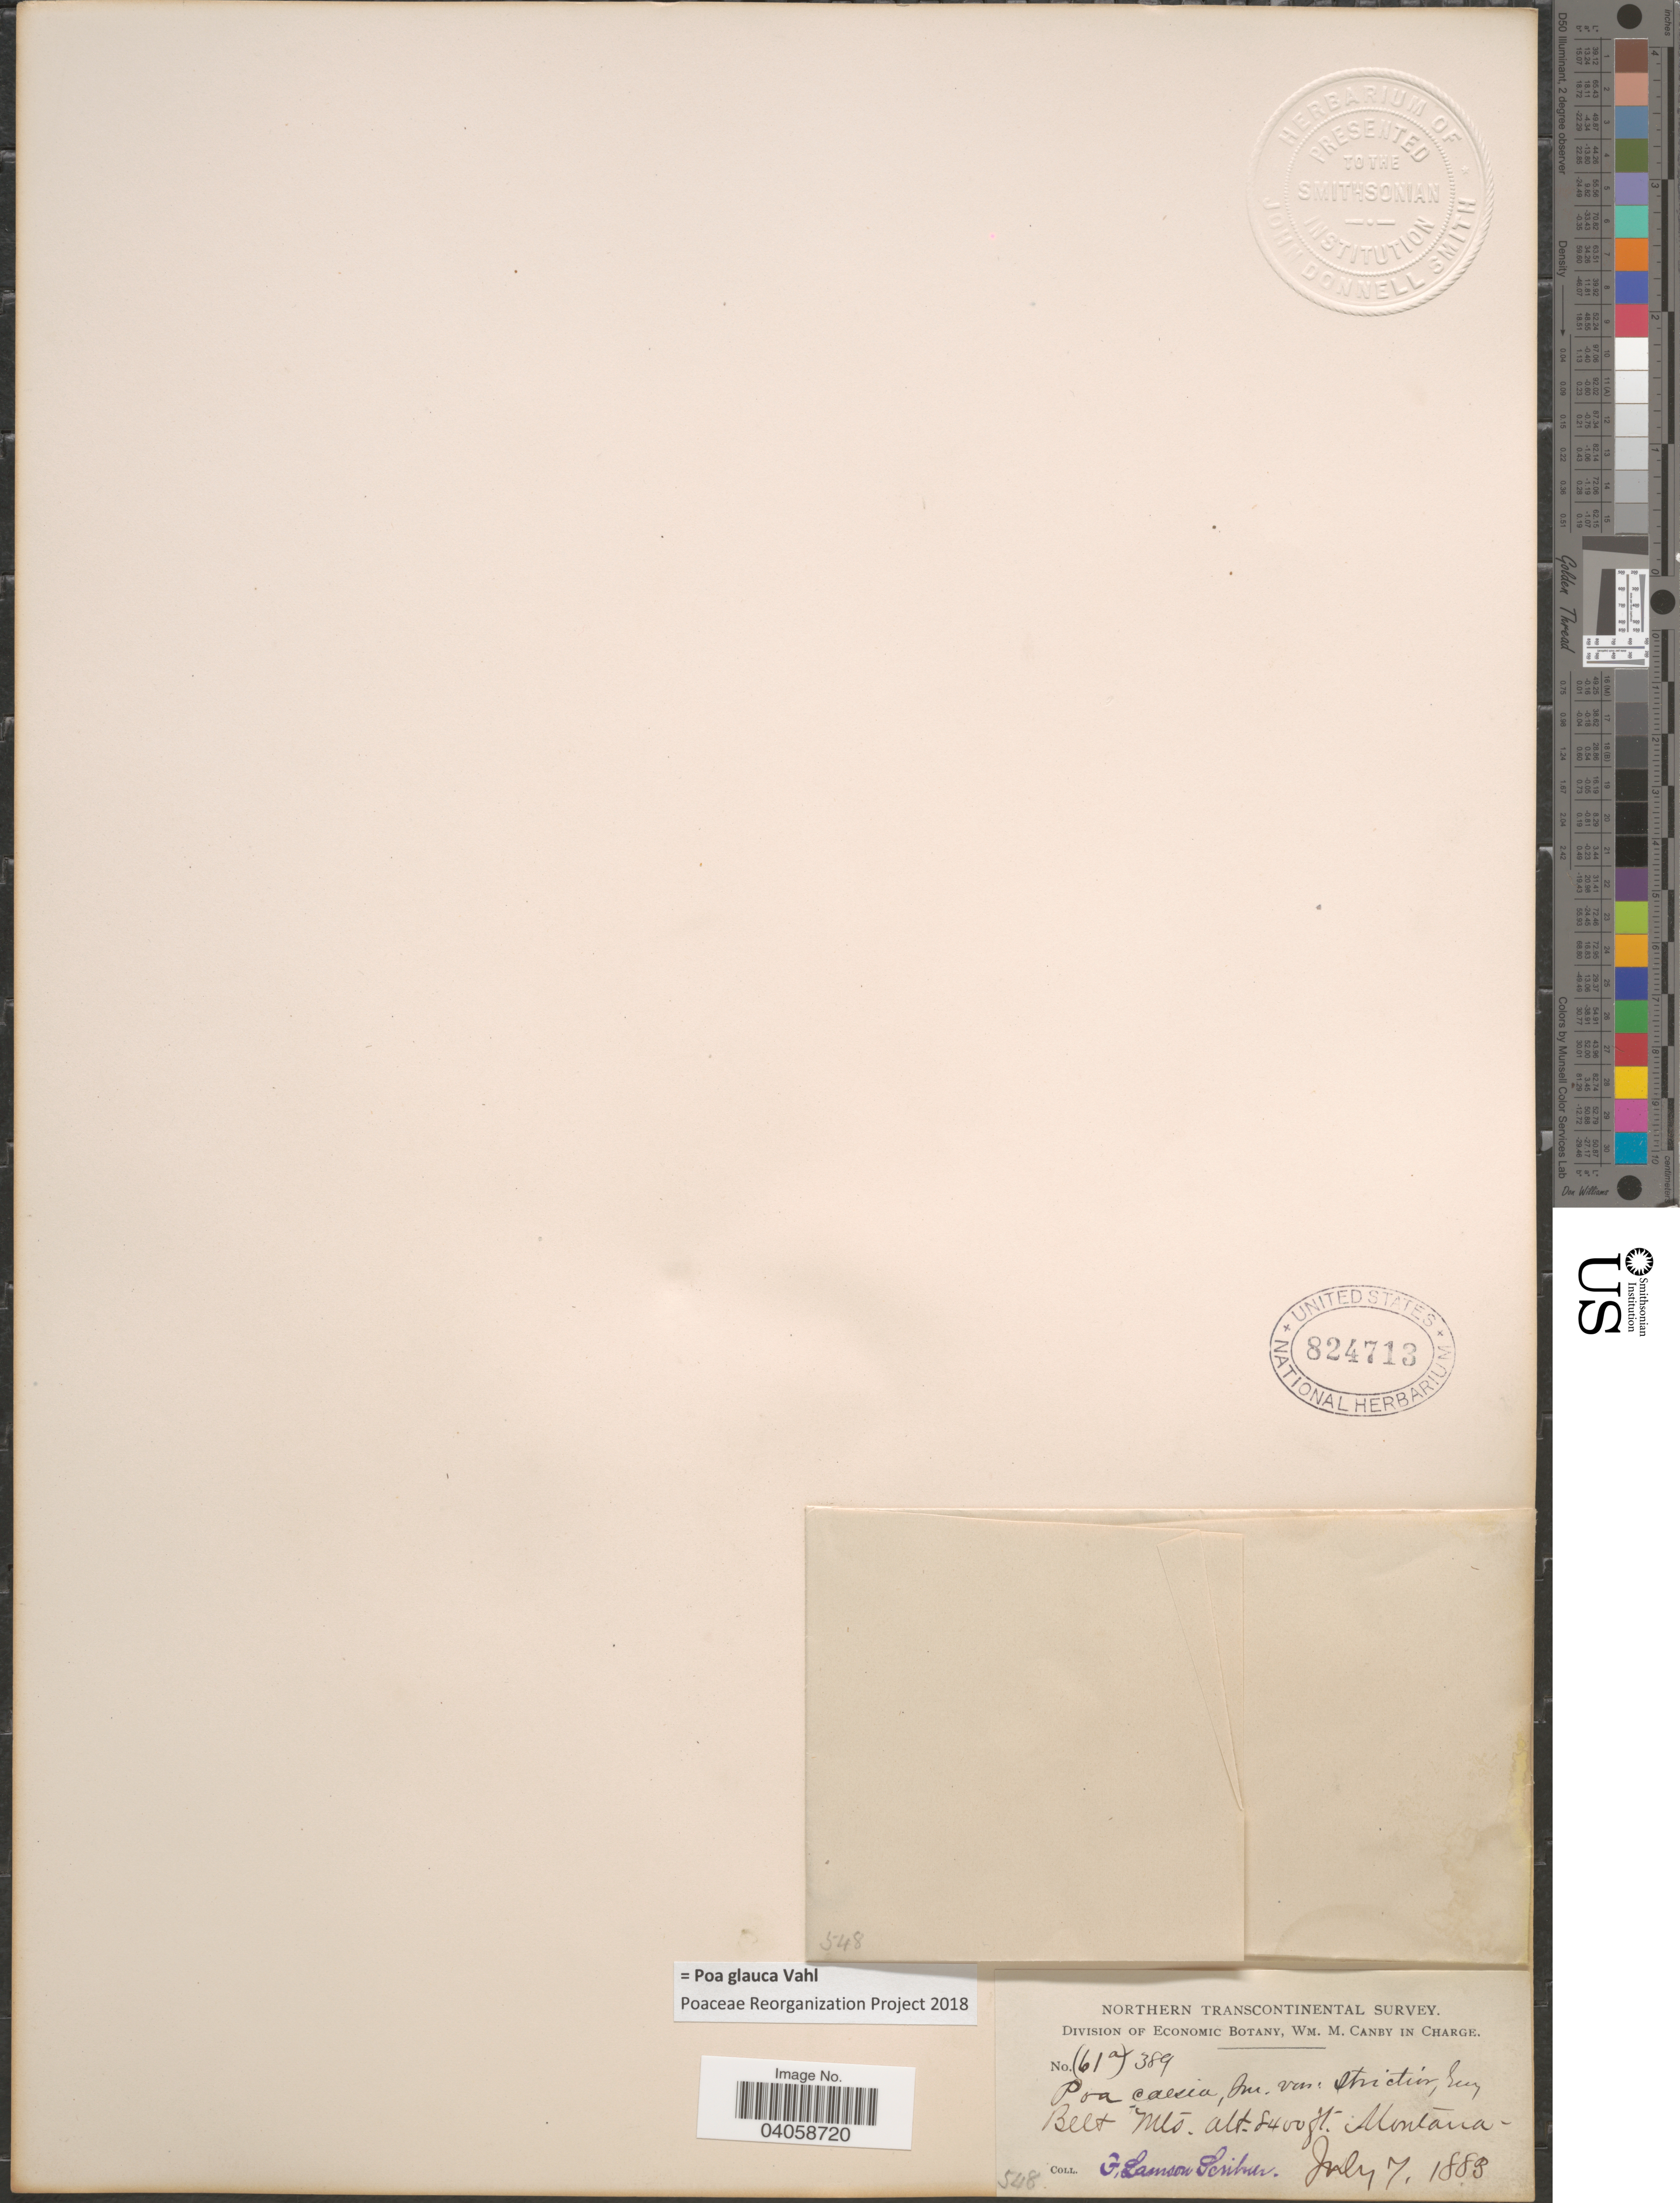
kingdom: Plantae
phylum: Tracheophyta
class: Liliopsida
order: Poales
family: Poaceae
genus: Poa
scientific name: Poa glauca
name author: Vahl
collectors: F. Lamson-Scribner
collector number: (61a)389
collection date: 1883-07-07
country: United States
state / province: Montana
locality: Belt Mts.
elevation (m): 2560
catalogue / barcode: US 824713